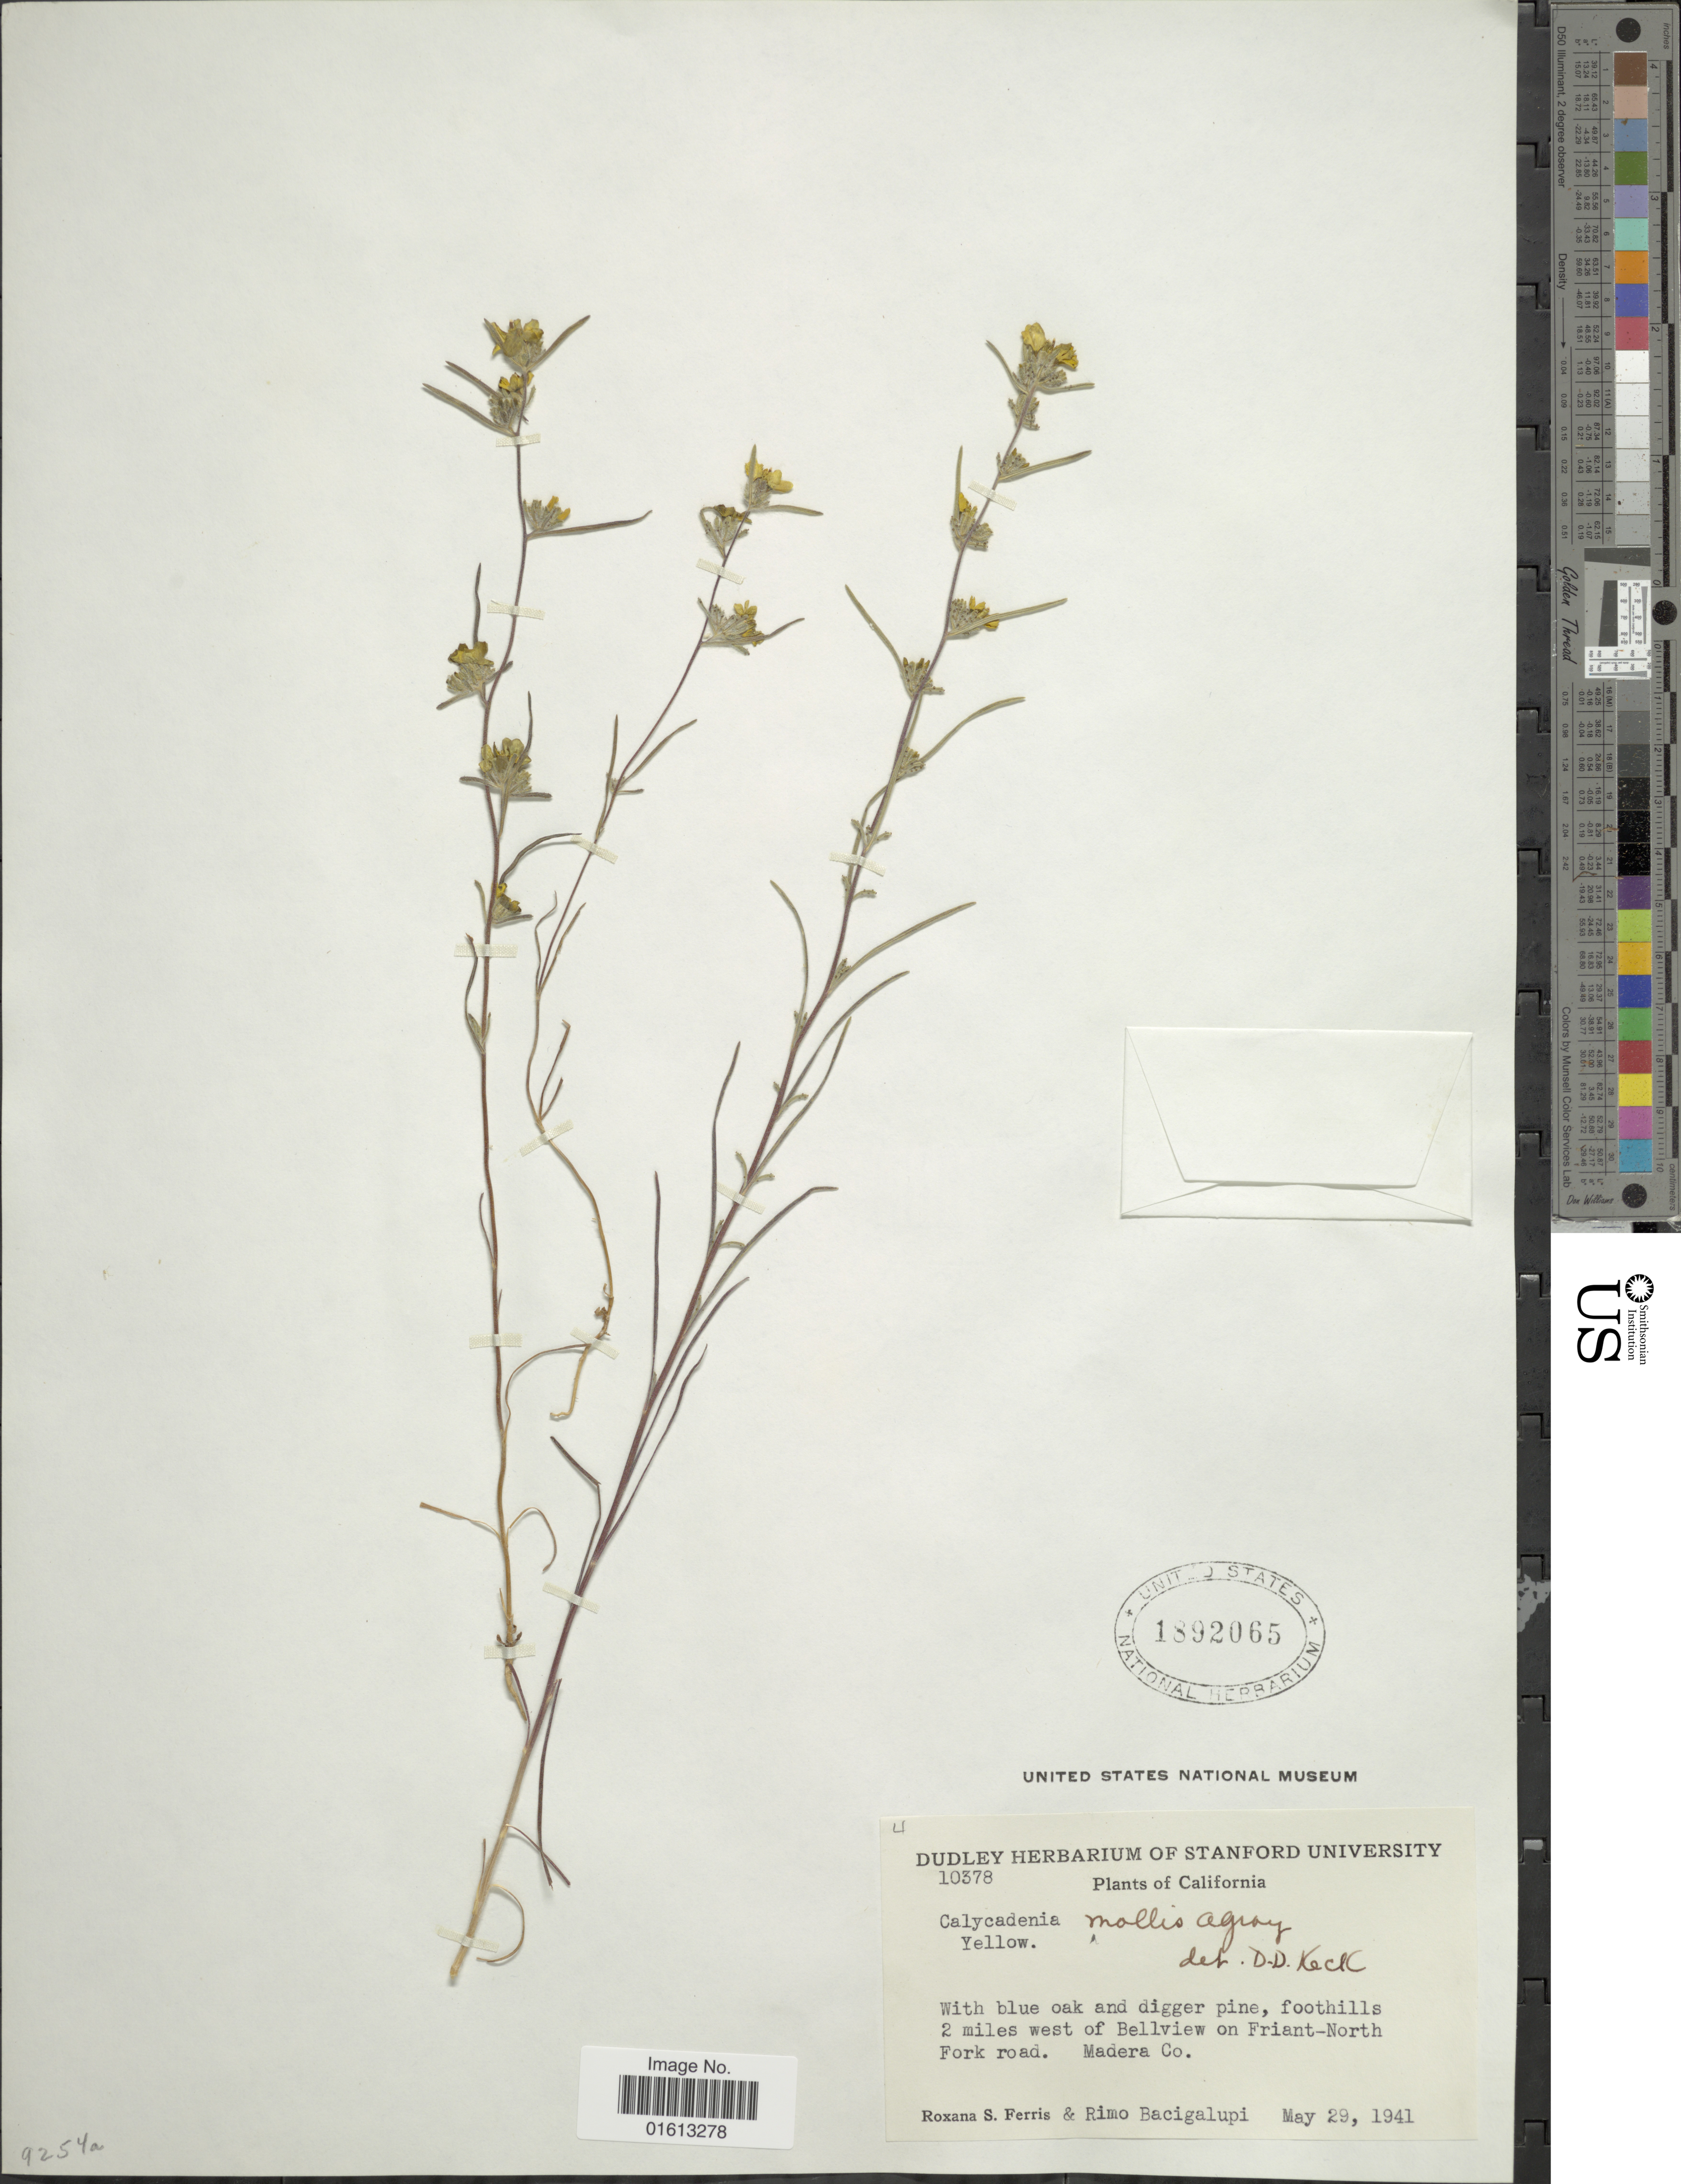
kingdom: Plantae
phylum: Tracheophyta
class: Magnoliopsida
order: Asterales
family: Asteraceae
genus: Calycadenia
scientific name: Calycadenia mollis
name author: A. Gray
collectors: R. S. Ferris & R. Bacigalupi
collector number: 10378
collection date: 1941-05-29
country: United States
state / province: California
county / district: Madera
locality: With blue oak and digger pine, foothills 2 miles west of Bellview on Friant-North Fork Road, Madera Co.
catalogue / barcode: US 1892065